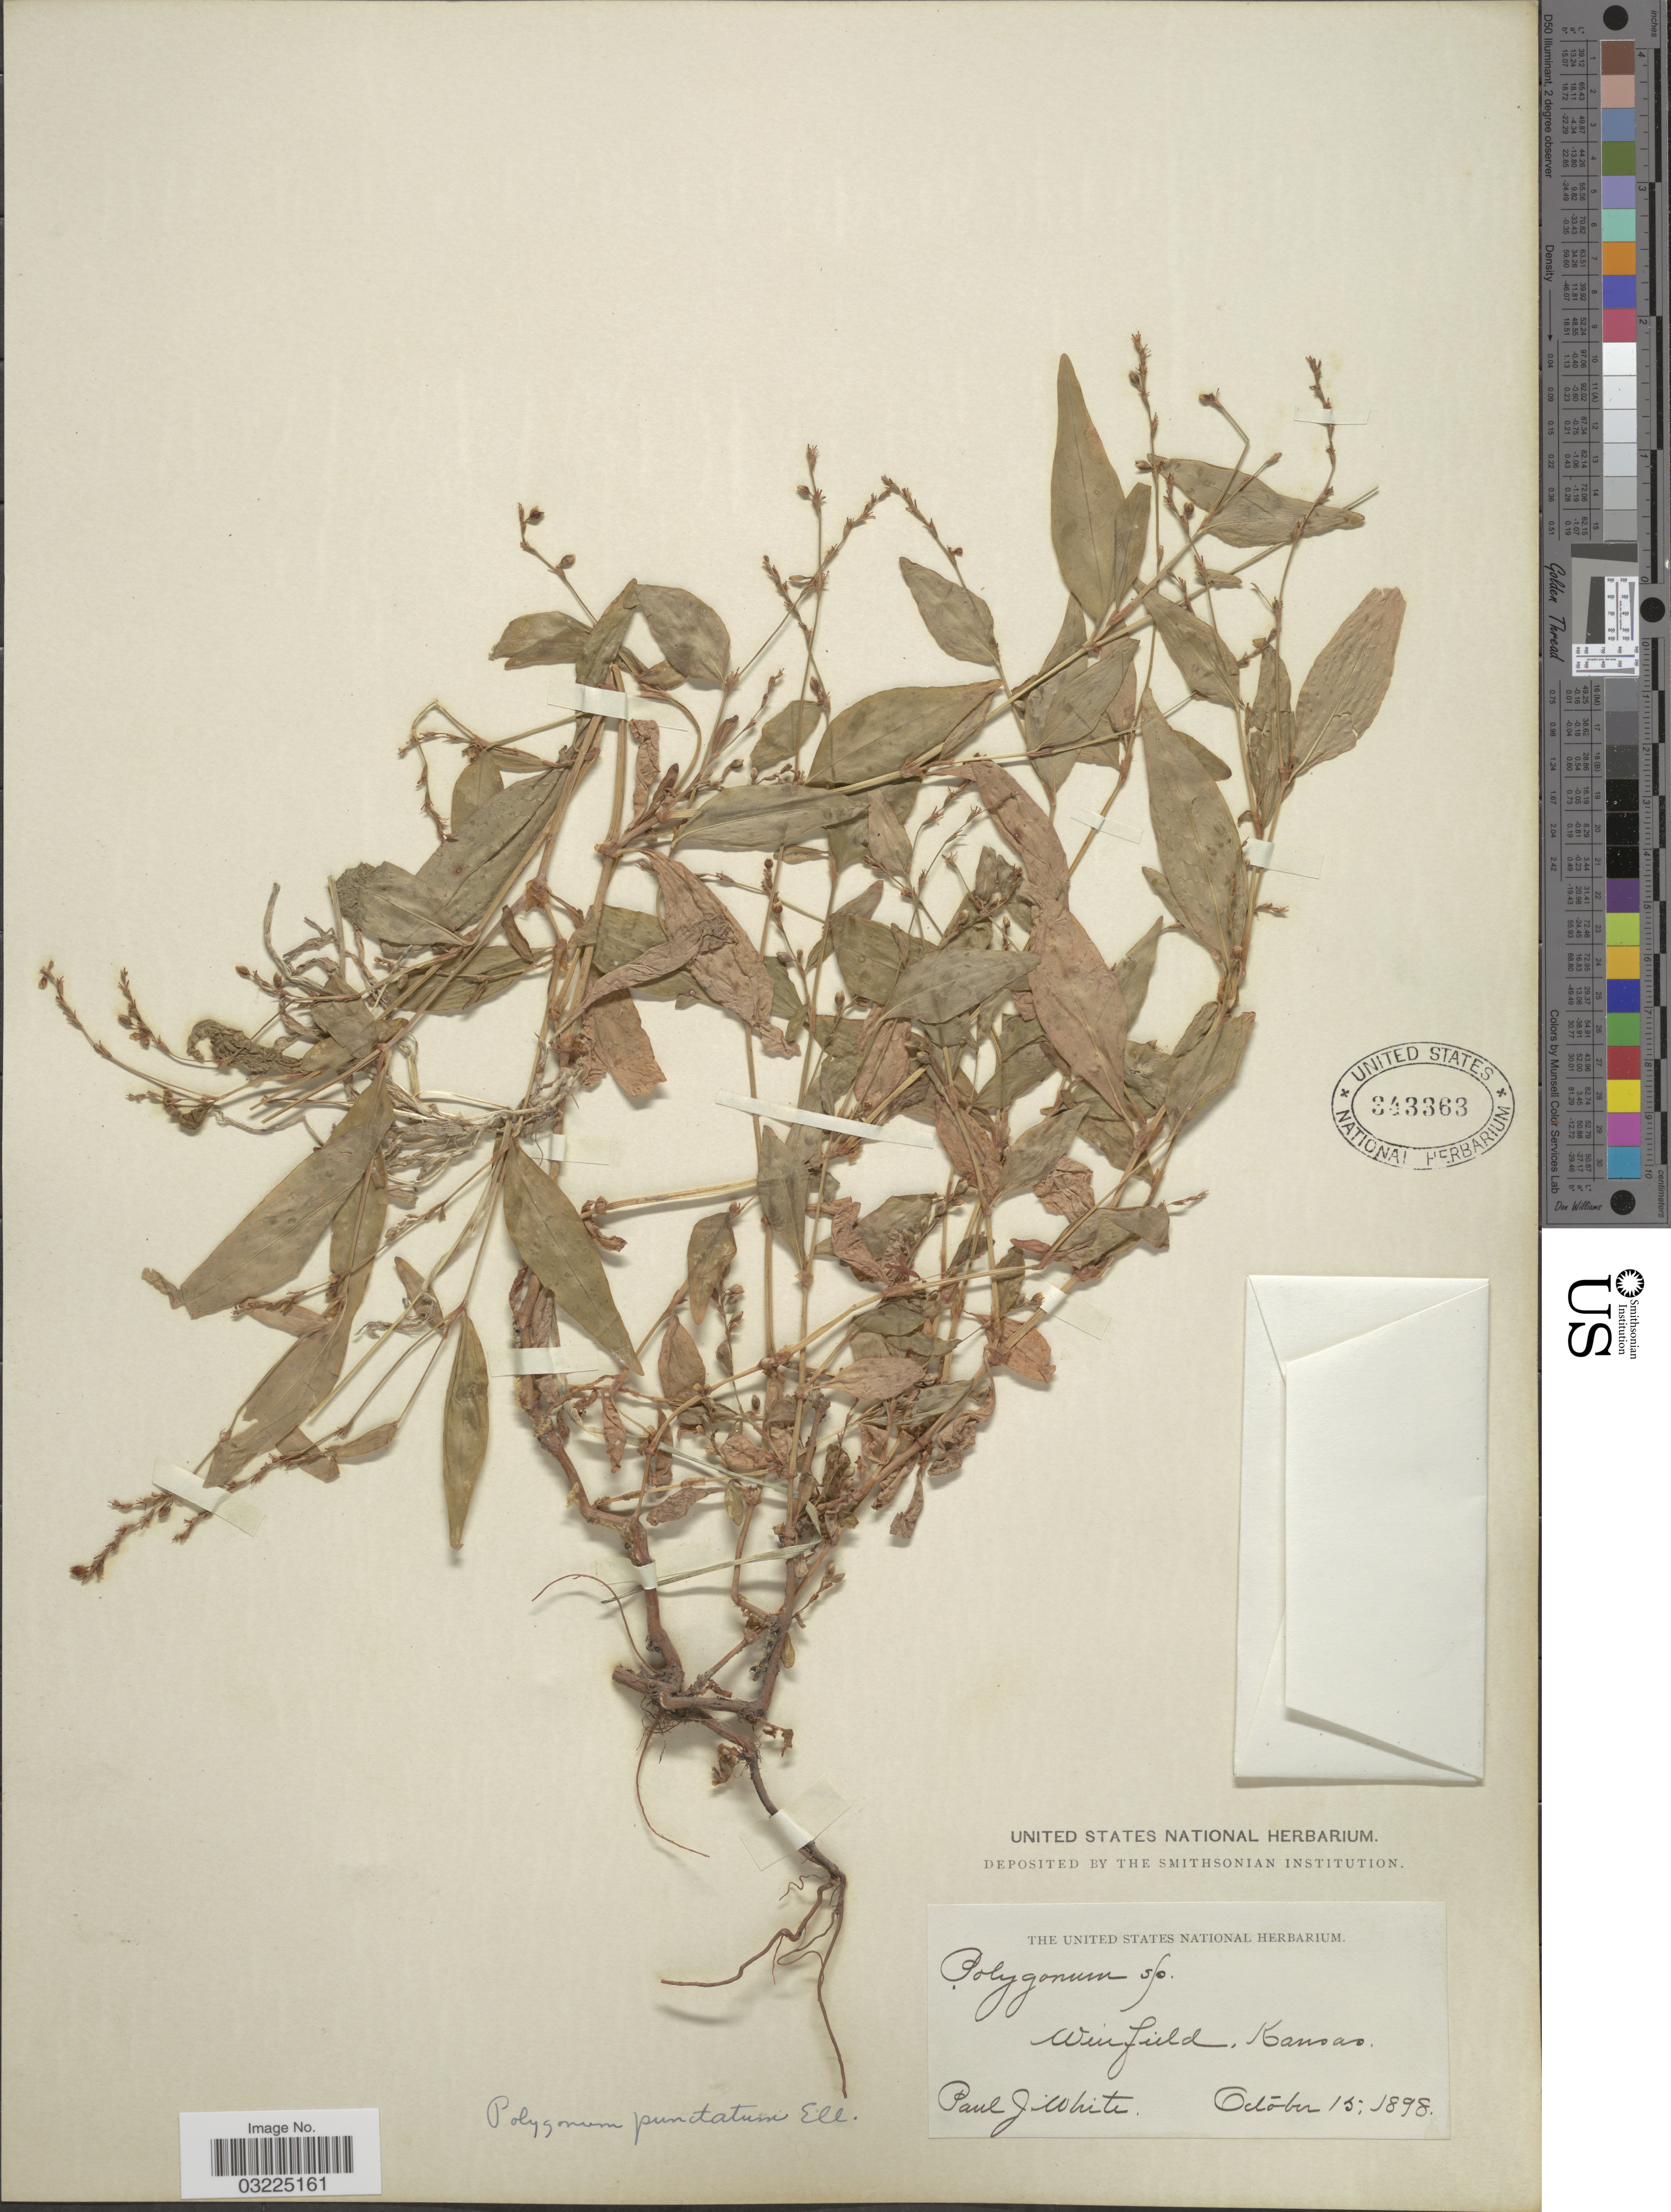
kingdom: Plantae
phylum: Tracheophyta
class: Magnoliopsida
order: Caryophyllales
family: Polygonaceae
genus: Persicaria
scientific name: Persicaria punctata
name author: (Elliott) Small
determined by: Atha, D. E.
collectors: P. J. White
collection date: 1898-10-15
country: United States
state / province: Kansas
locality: Winfield.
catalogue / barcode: US 343363